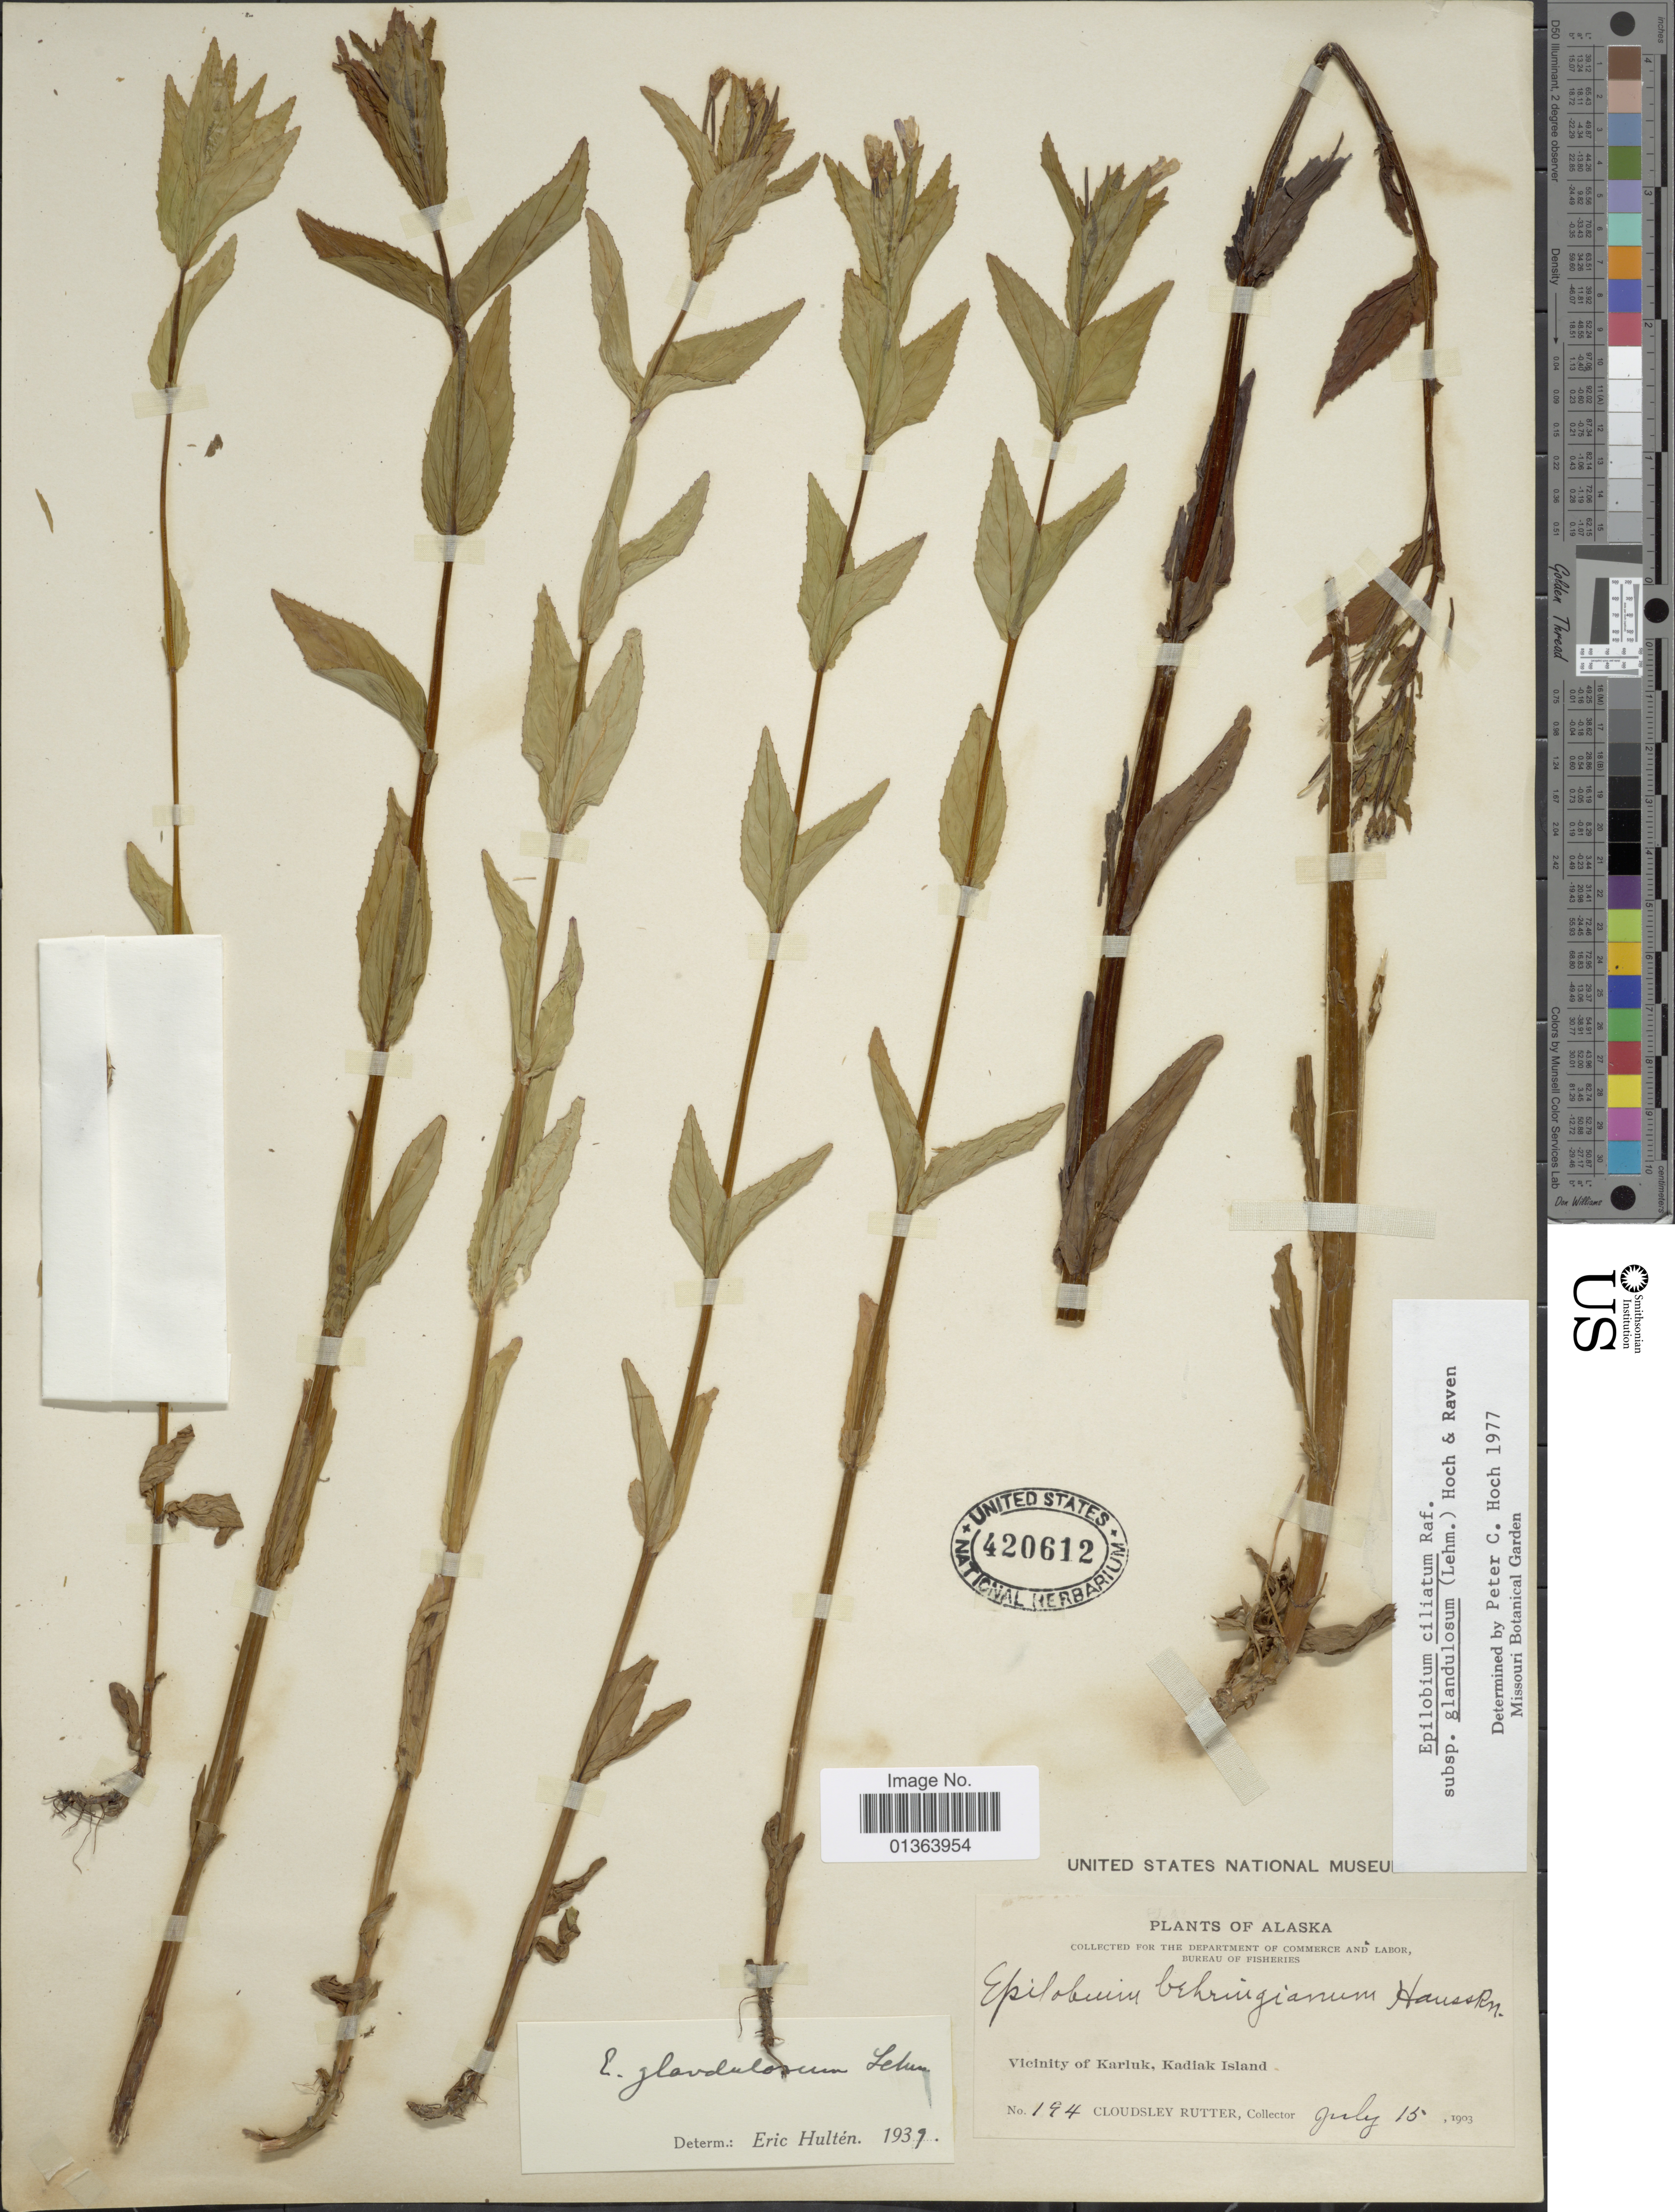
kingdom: Plantae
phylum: Tracheophyta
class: Magnoliopsida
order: Myrtales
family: Onagraceae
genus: Epilobium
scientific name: Epilobium ciliatum subsp. glandulosum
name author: (Lehm.) Hoch & P.H. Raven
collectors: C. Rutter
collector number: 194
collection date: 1903-07-15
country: United States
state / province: Alaska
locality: Vicinity of Karluk, Kadiak Island.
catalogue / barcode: US 420612